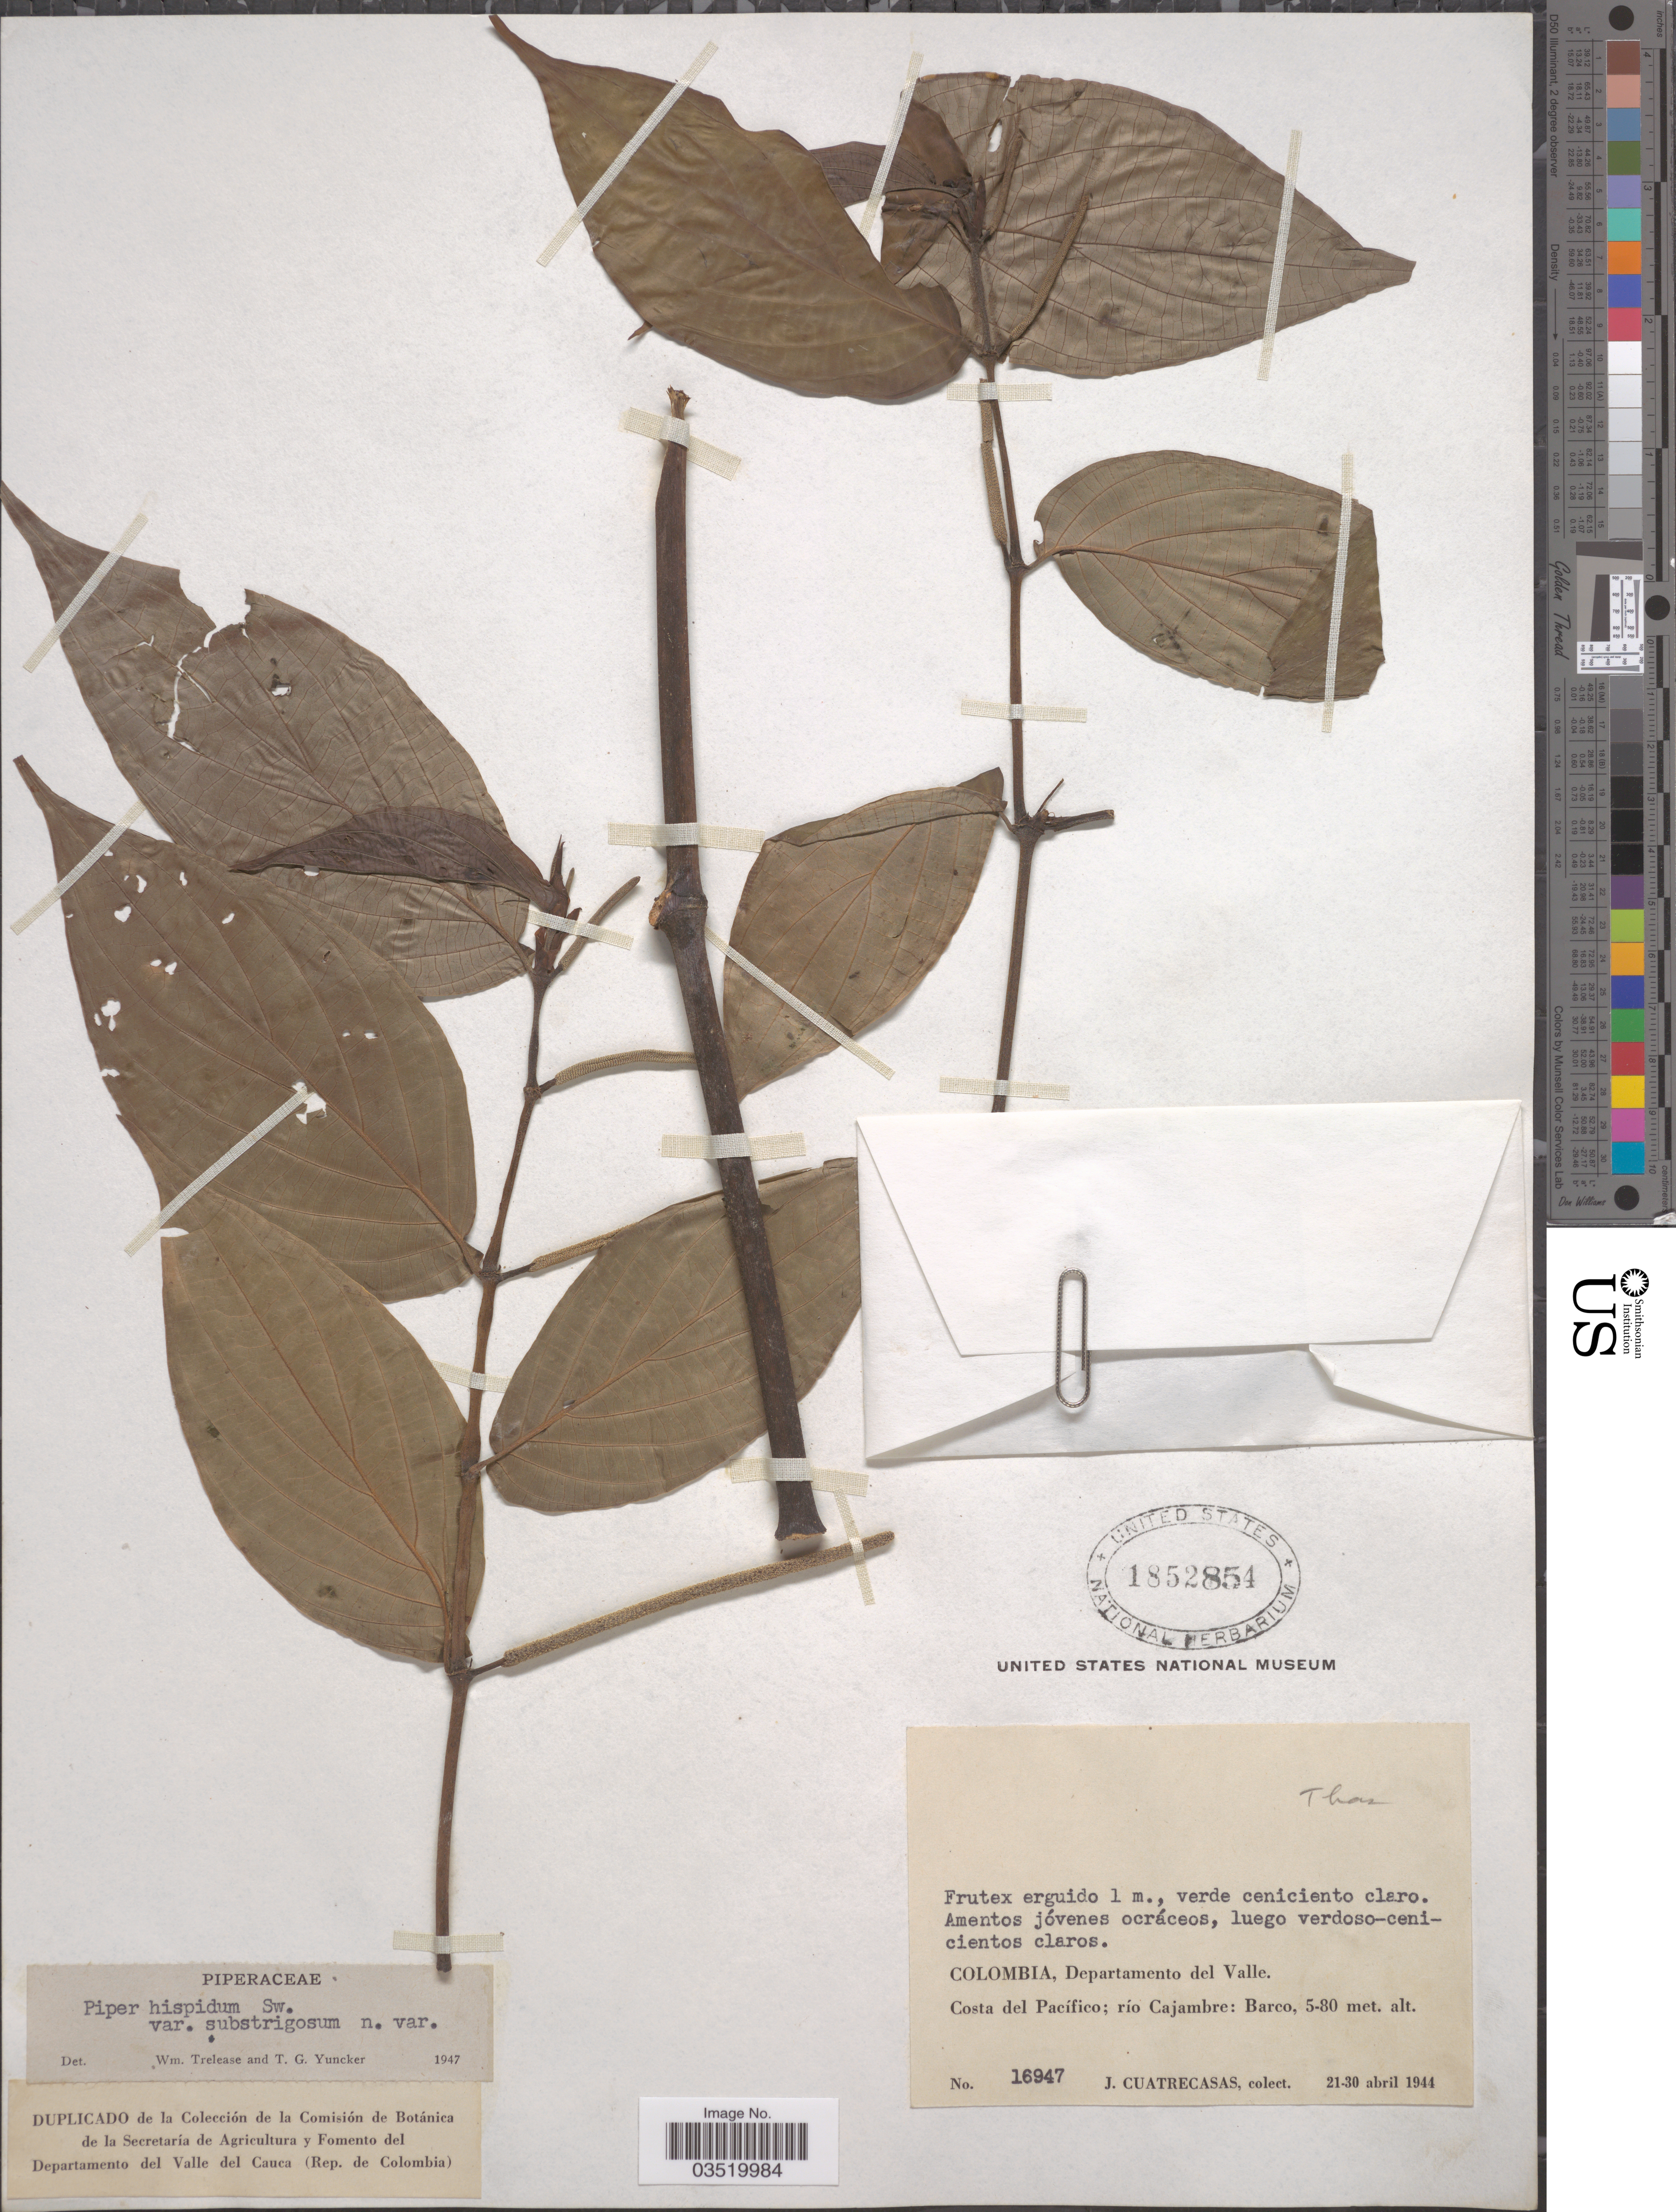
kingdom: Plantae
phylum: Tracheophyta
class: Magnoliopsida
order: Piperales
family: Piperaceae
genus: Piper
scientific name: Piper hispidum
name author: Sw.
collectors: J. Cuatrecasas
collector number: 16947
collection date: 1944-04-21/1944-04-30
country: Colombia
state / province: Valle del Cauca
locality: Departamento del Valle. Costa del Pacífico; río Cajambre: Barco.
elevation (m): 5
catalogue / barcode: US 1852854